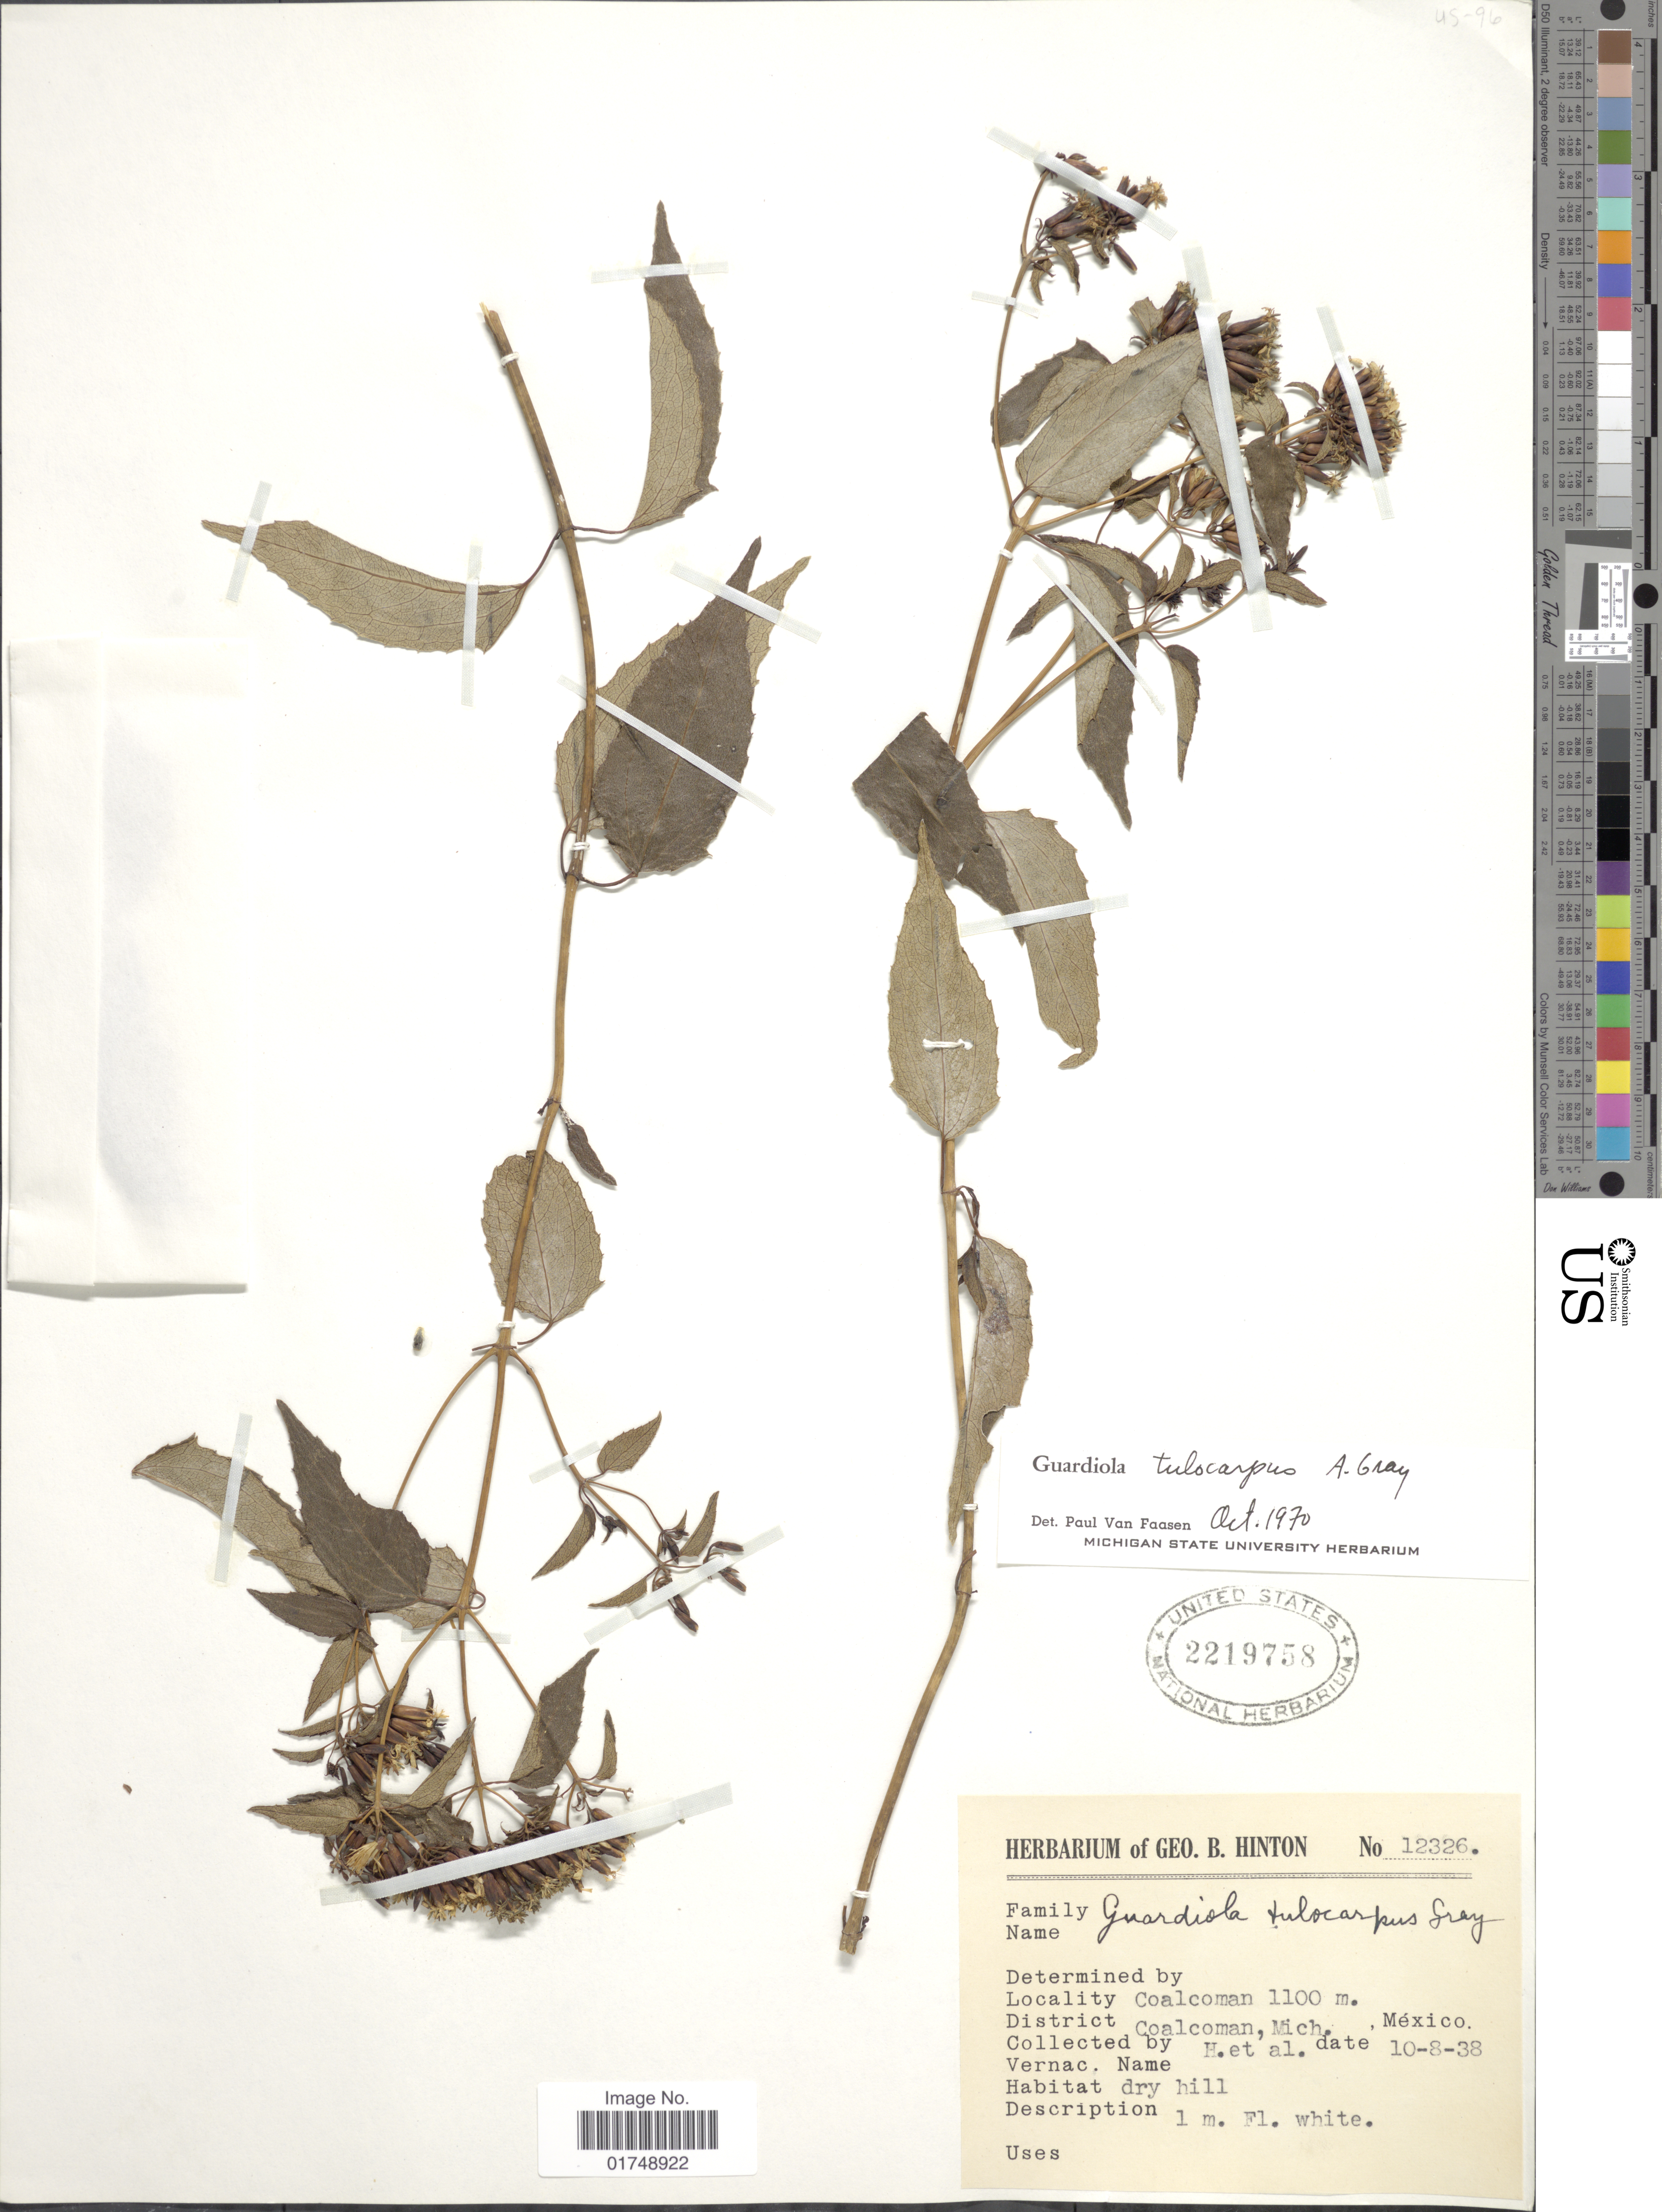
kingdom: Plantae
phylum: Tracheophyta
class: Magnoliopsida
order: Asterales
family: Asteraceae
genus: Guardiola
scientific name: Guardiola tulocarpus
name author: A. Gray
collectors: G. B. Hinton & et al.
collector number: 12326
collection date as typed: Transcribed d/m/y: 8/10/38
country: Mexico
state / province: Michoacán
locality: District Coalcoman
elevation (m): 1100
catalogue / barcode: US 2219758